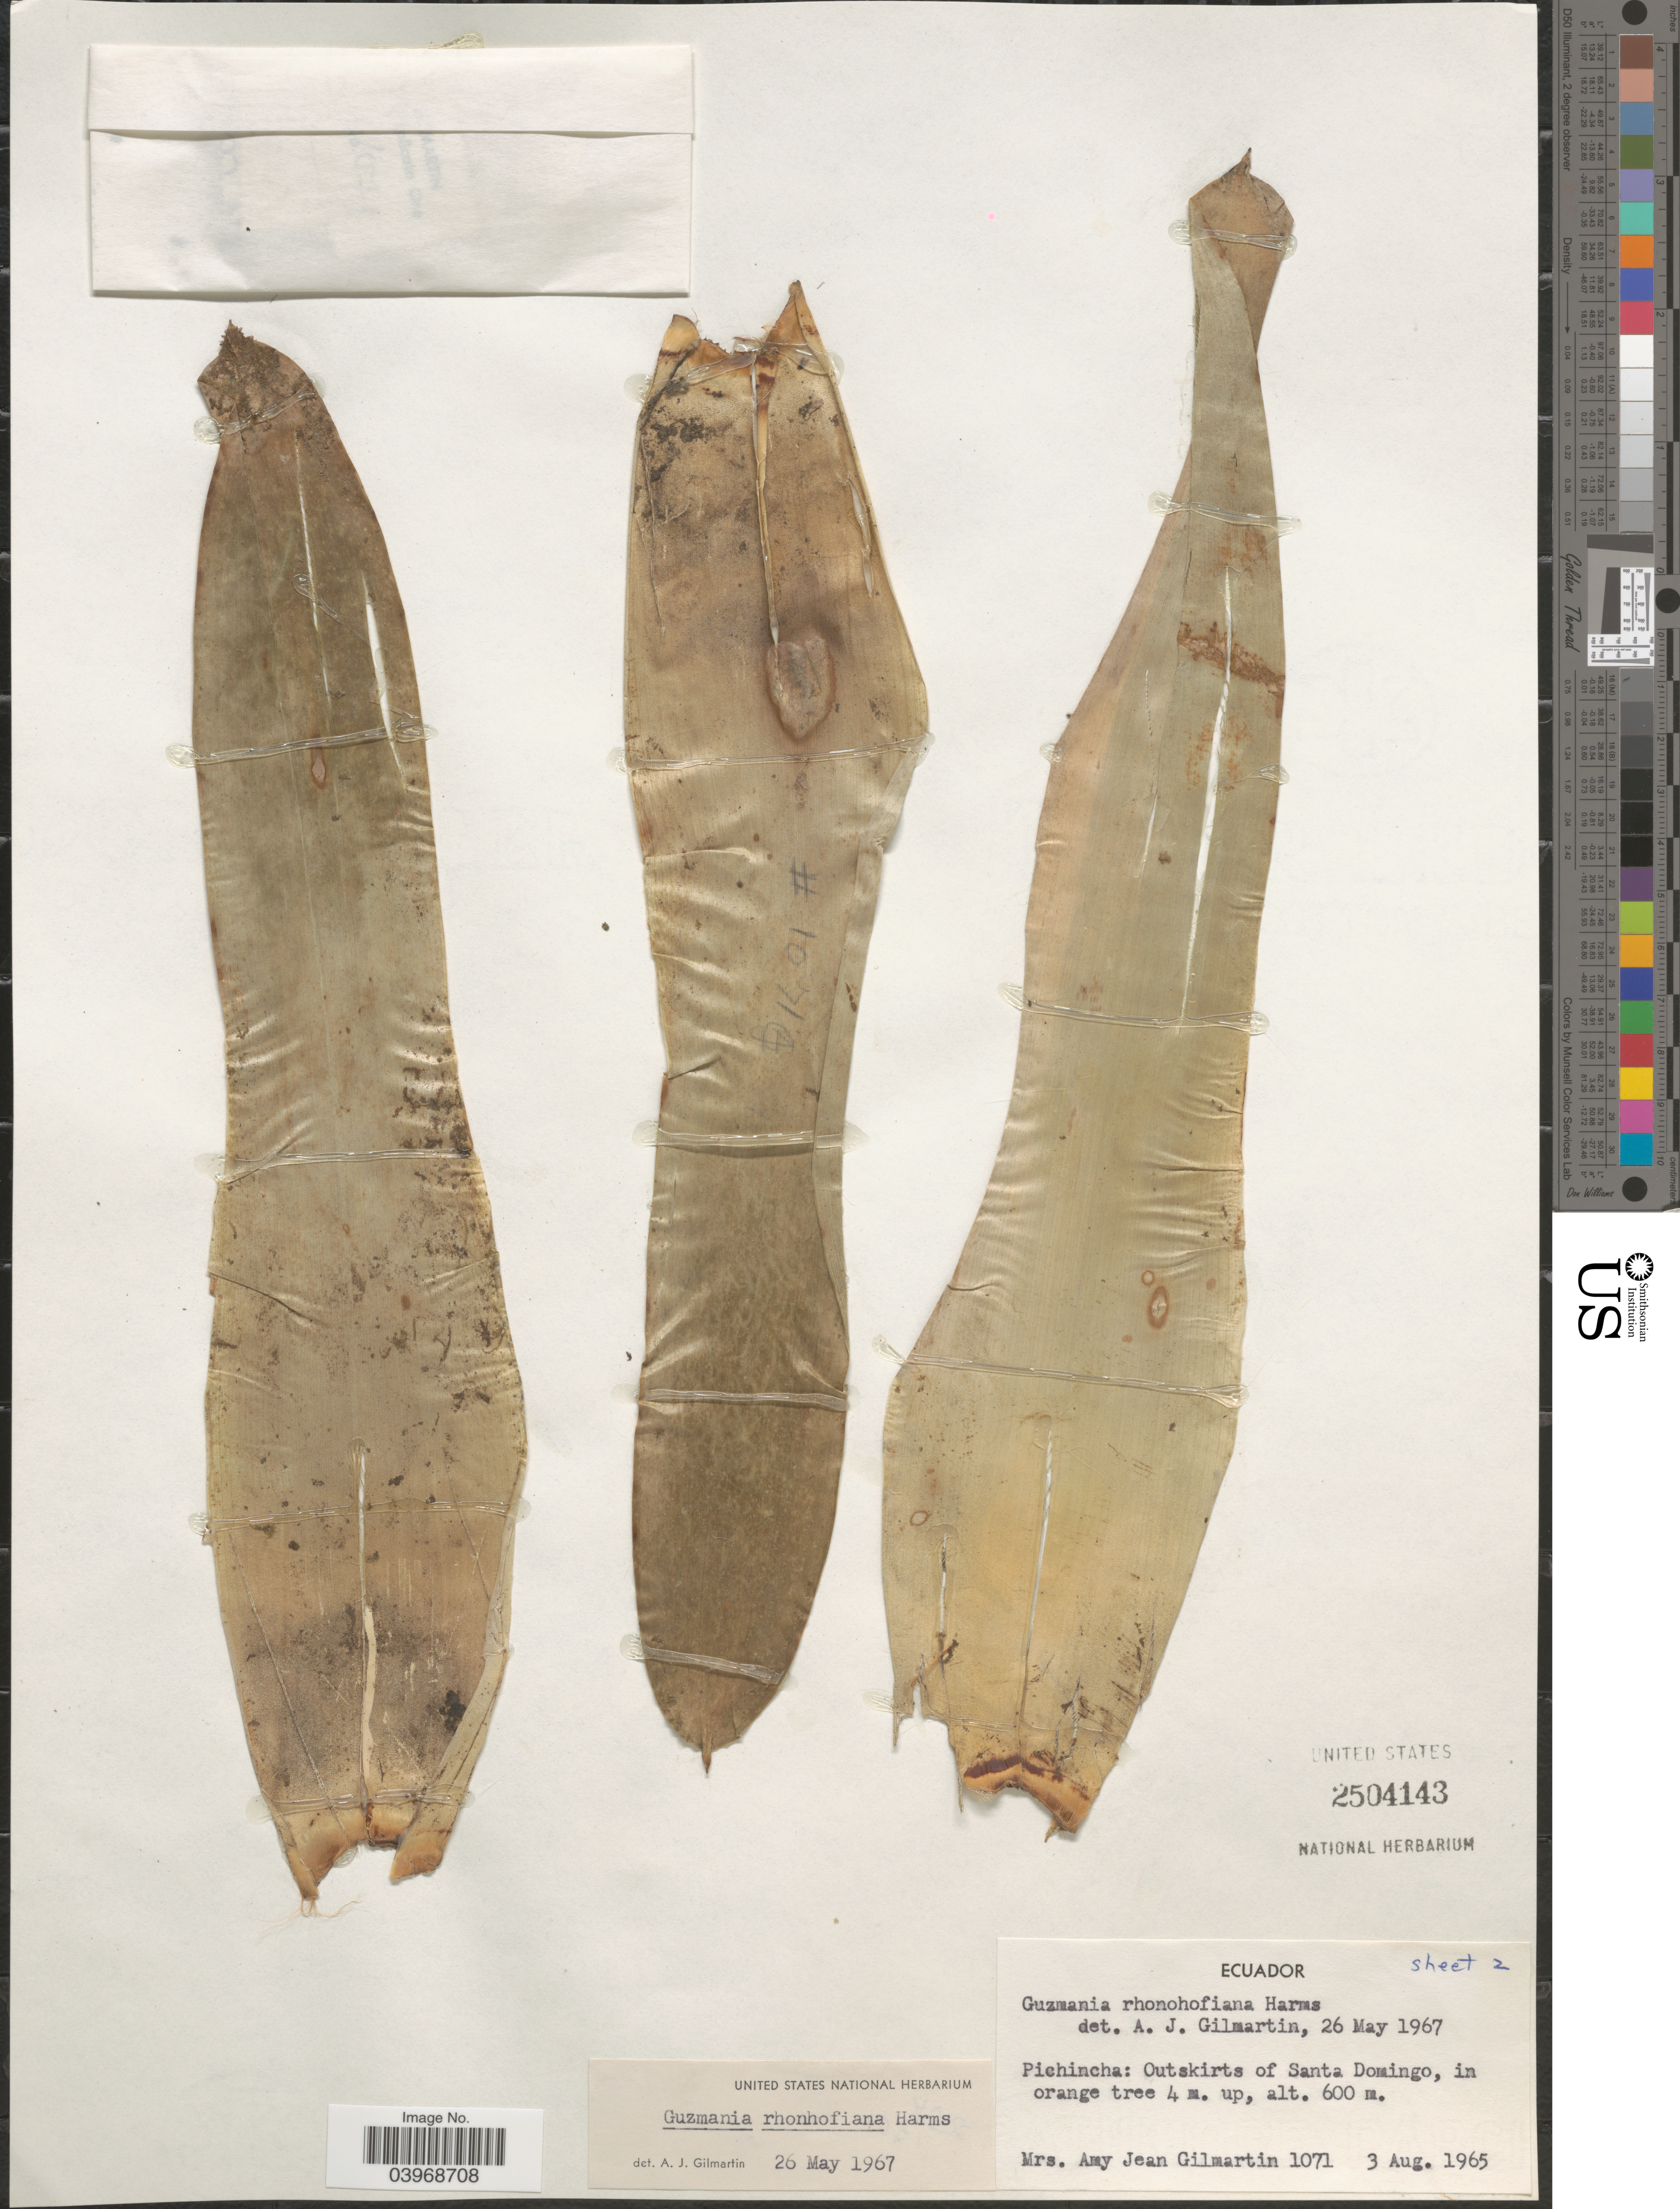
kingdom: Plantae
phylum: Tracheophyta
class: Liliopsida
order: Poales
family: Bromeliaceae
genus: Guzmania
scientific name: Guzmania rhonhofiana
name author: Harms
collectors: A. J. Gilmartin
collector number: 1071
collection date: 1965-08-03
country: Ecuador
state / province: Pichincha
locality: Outskirts of Santa Domingo.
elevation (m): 600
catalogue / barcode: US 2504143